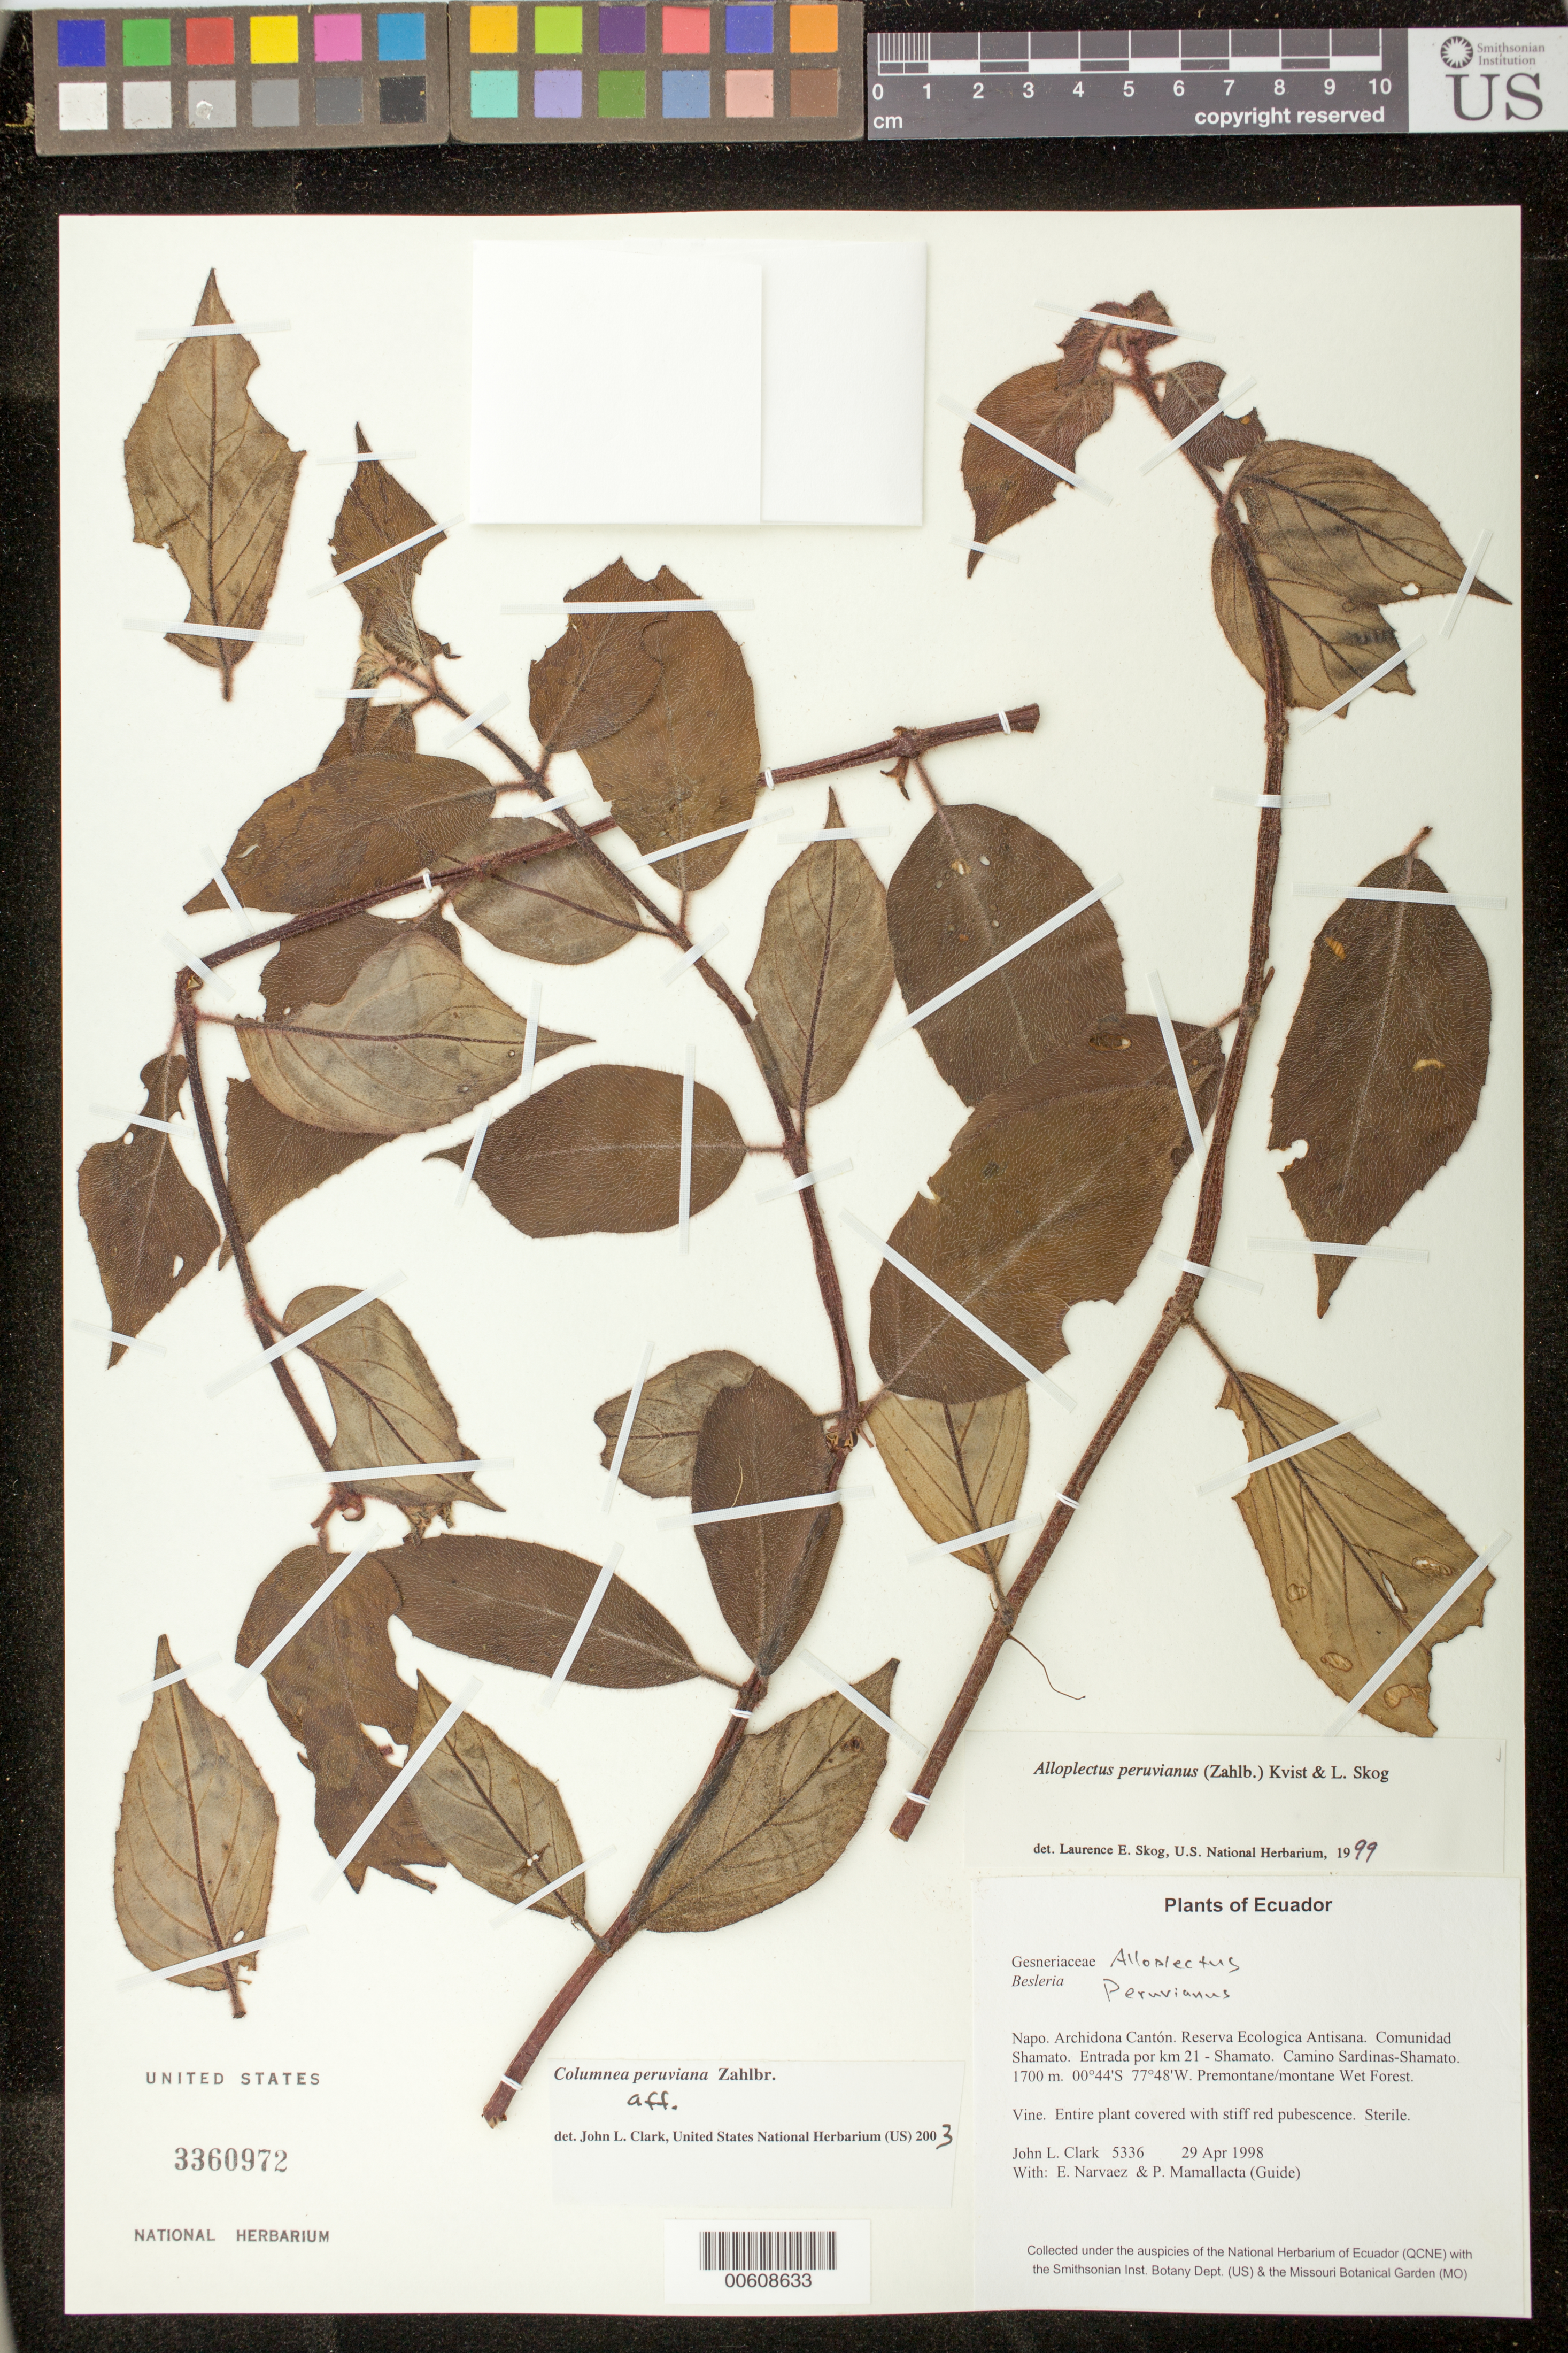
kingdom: Plantae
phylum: Tracheophyta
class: Magnoliopsida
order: Lamiales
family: Gesneriaceae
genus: Columnea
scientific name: Columnea peruviana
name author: Zahlbr.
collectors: J. L. Clark, E. Narváez & P. Mamallacta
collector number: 5336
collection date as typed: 29 Apr 1998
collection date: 1998-04-29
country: Ecuador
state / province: Napo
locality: Archidona Cantón. Reserva Ecologica Antisana. Comunidad Shamato. Entrada por km 21 - Shamato. Camino Sardinas-Shamato.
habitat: Premontane/montane Wet Forest.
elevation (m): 1700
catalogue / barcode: US 3360972